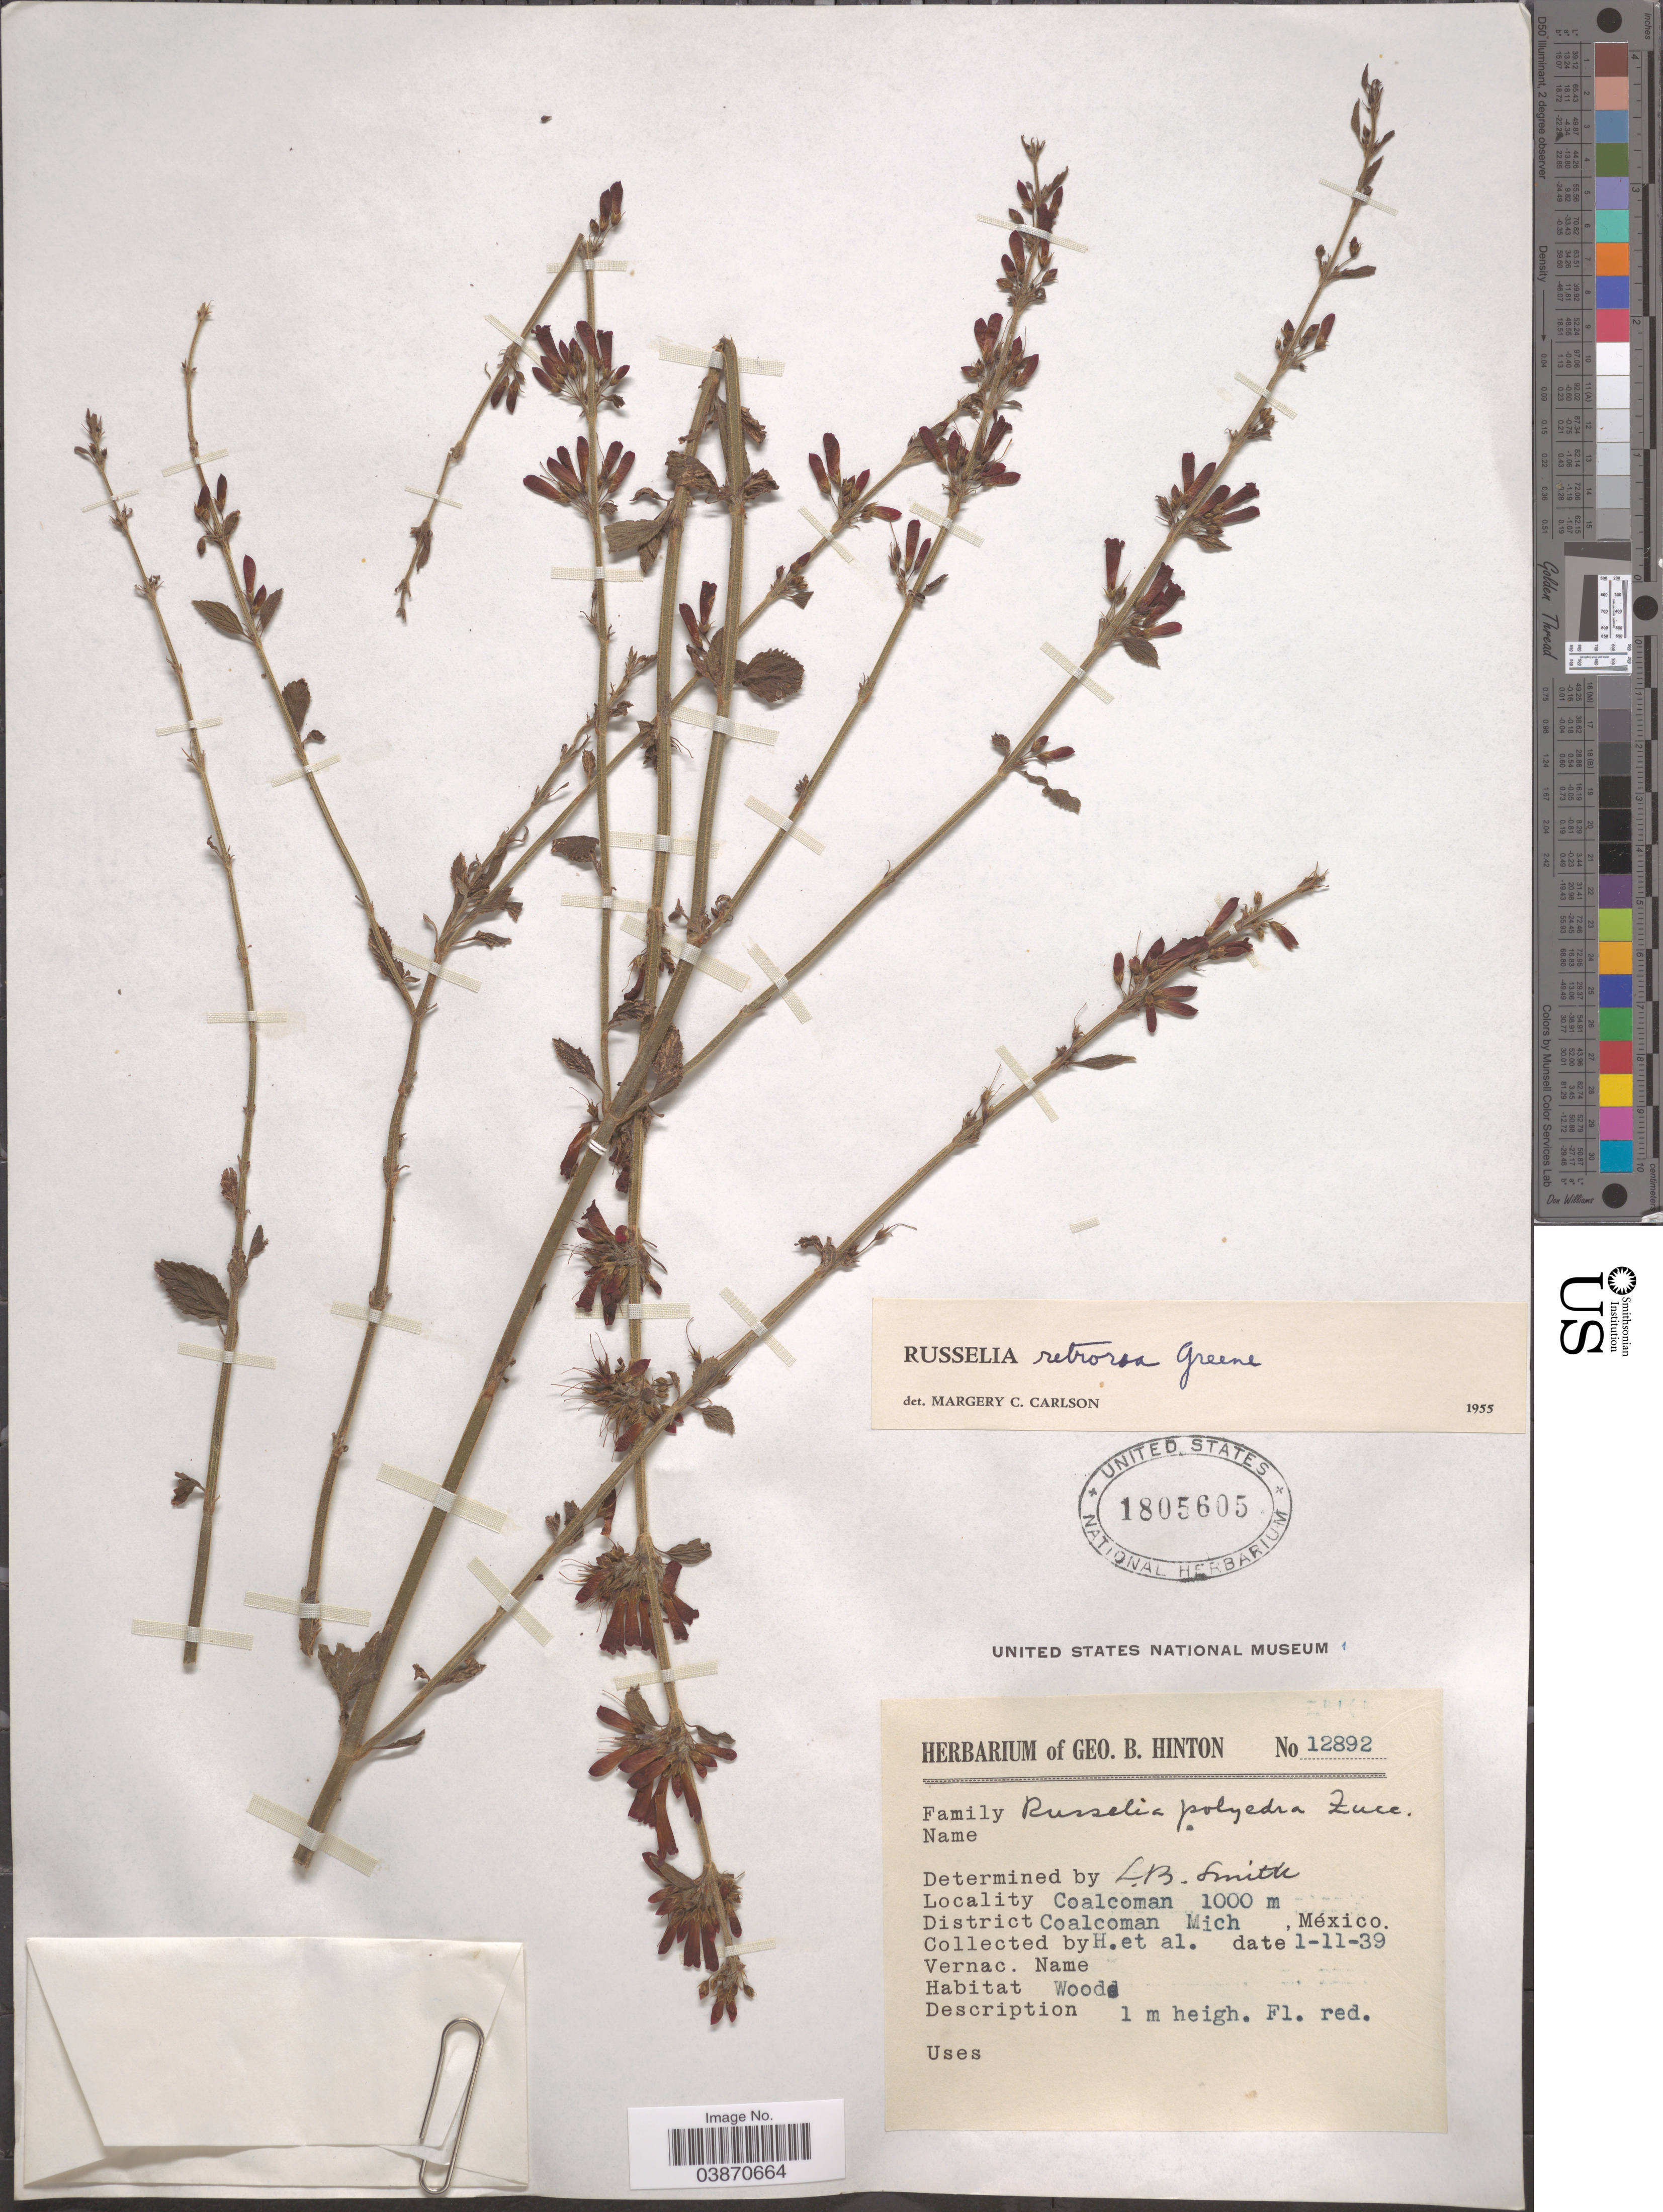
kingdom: Plantae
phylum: Tracheophyta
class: Magnoliopsida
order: Lamiales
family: Plantaginaceae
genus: Russelia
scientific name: Russelia retrorsa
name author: Greene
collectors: G. B. Hinton & et al.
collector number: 12892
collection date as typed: Transcribed d/m/y: 11/1/39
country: Mexico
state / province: Michoacán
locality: Coalcoman. District Coalcoman.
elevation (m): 1000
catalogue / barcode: US 1805605